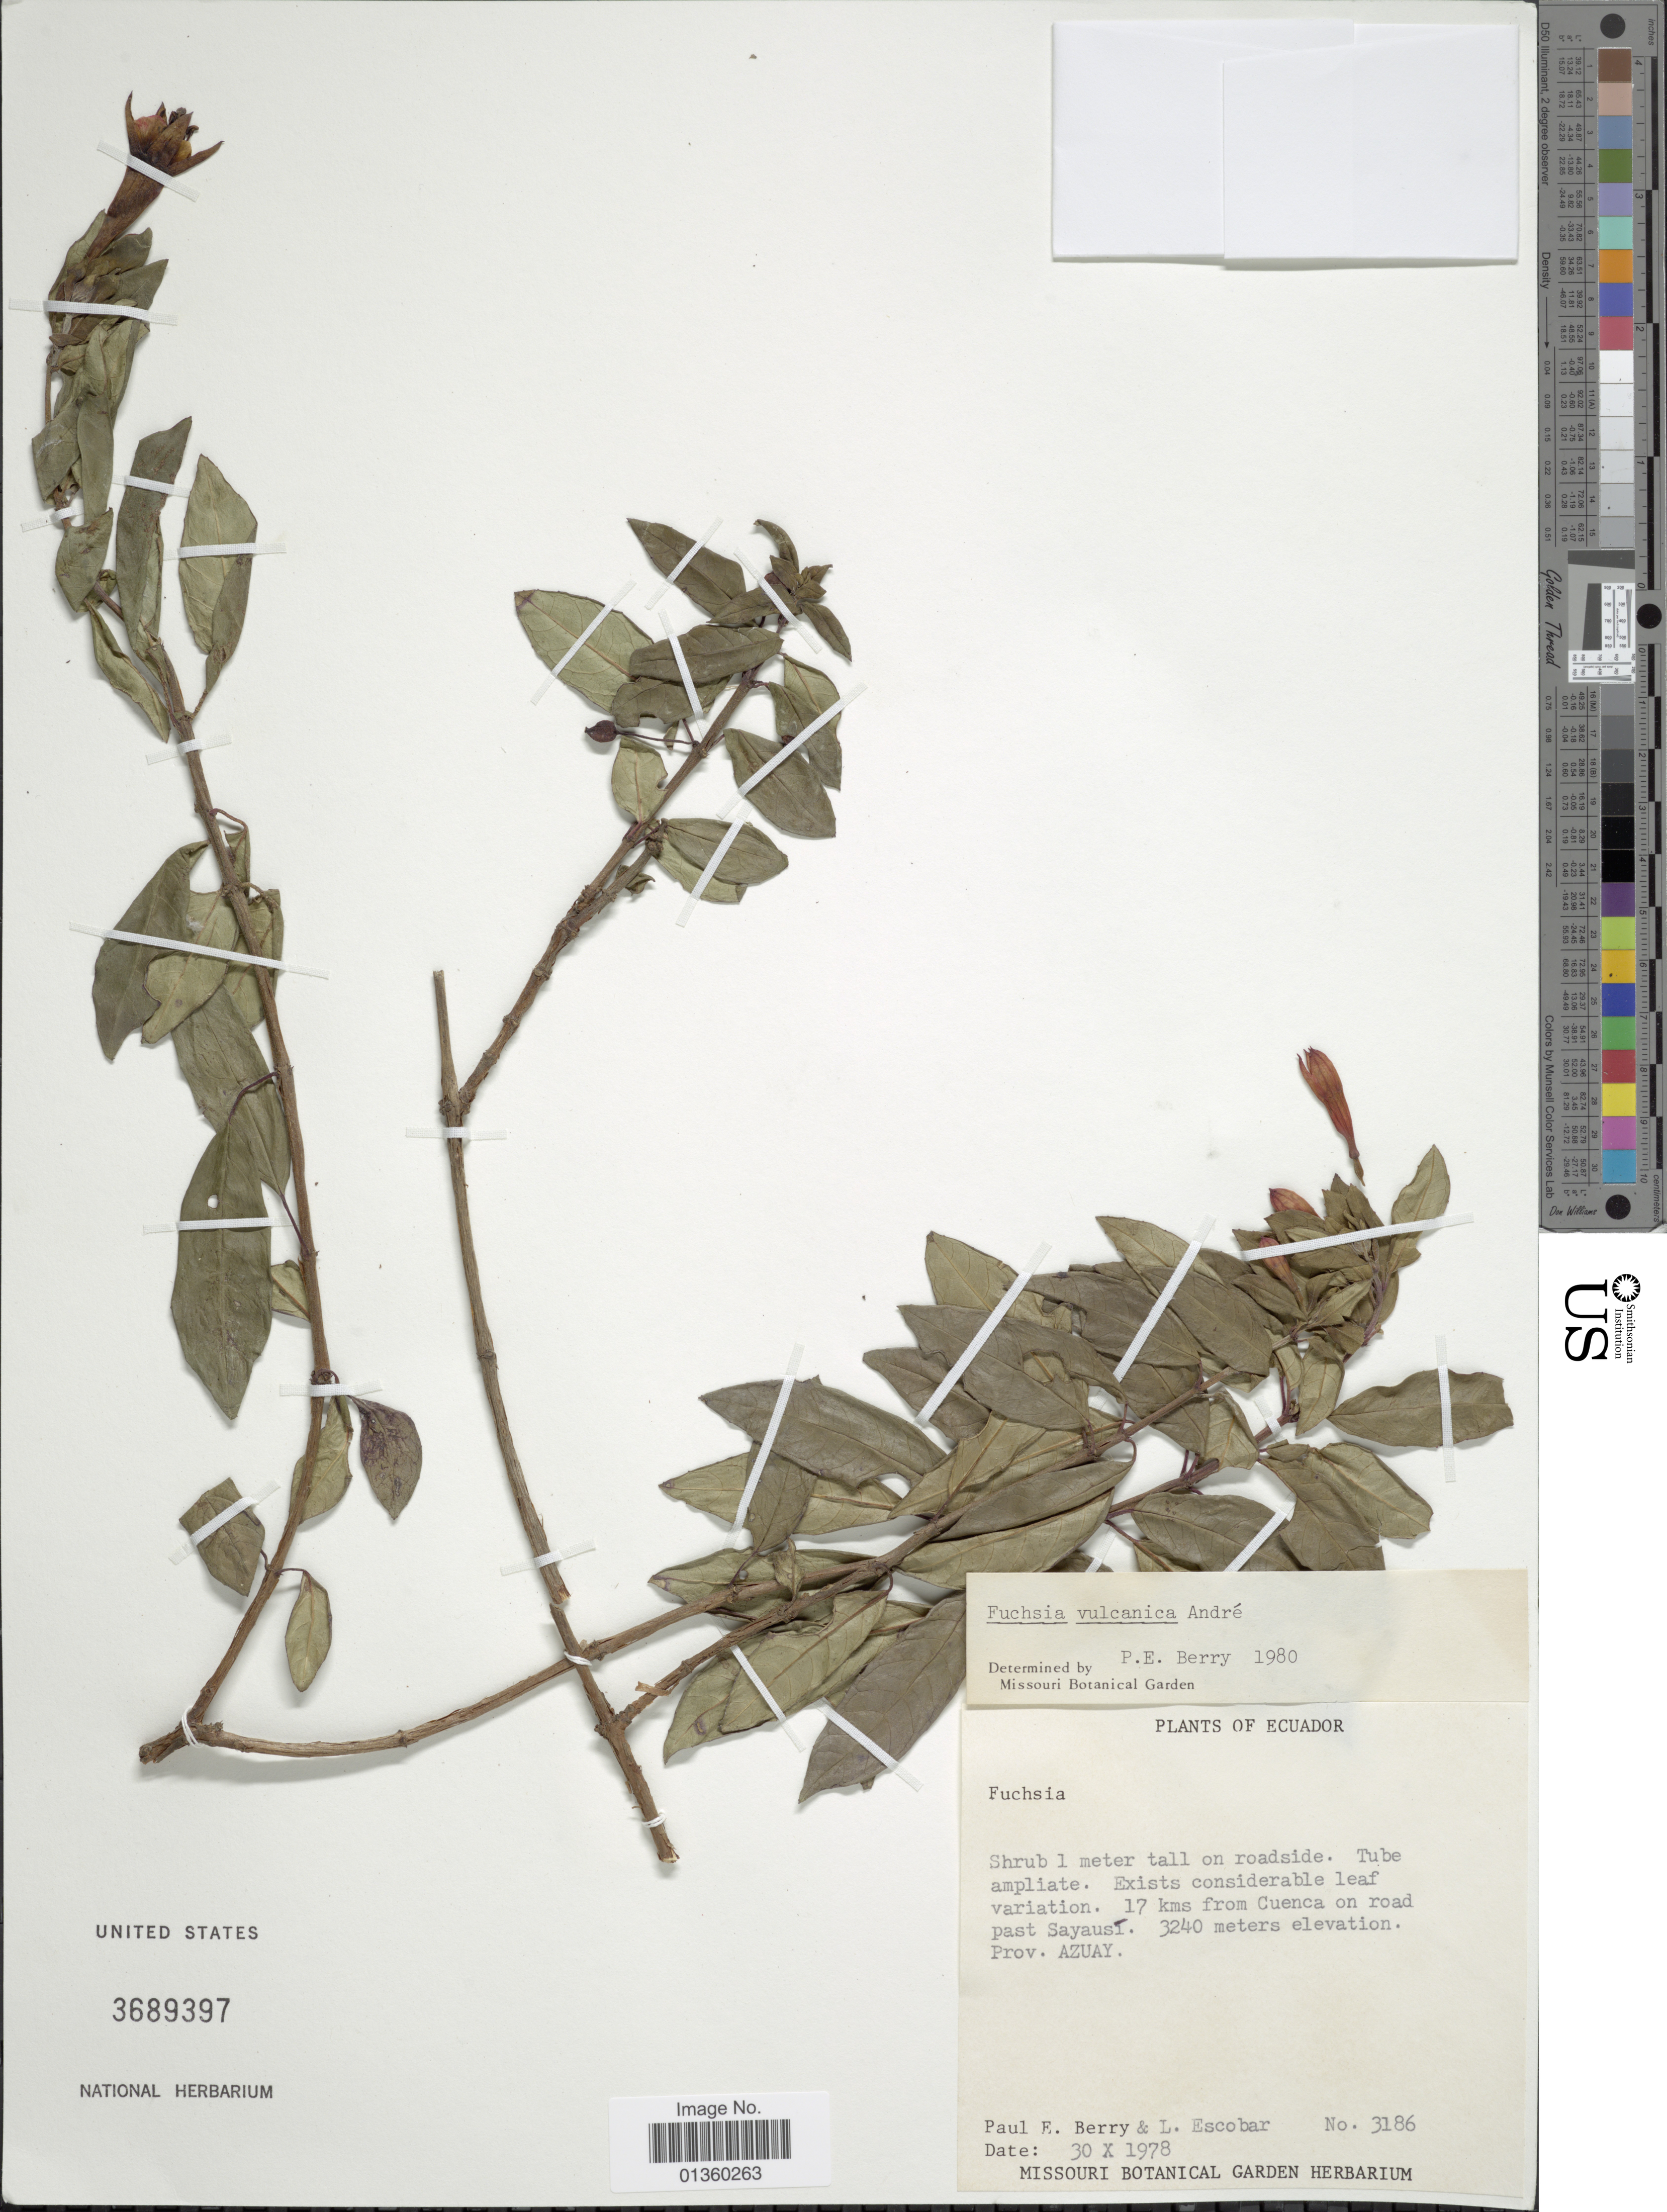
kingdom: Plantae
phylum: Tracheophyta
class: Magnoliopsida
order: Myrtales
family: Onagraceae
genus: Fuchsia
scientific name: Fuchsia vulcanica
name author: André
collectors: P. E. Berry & L. Escobar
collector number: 3186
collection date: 1978-10-30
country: Ecuador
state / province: Azuay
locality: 17 kms from Cuenca on road past Sayausí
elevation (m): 3240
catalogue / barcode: US 3689397